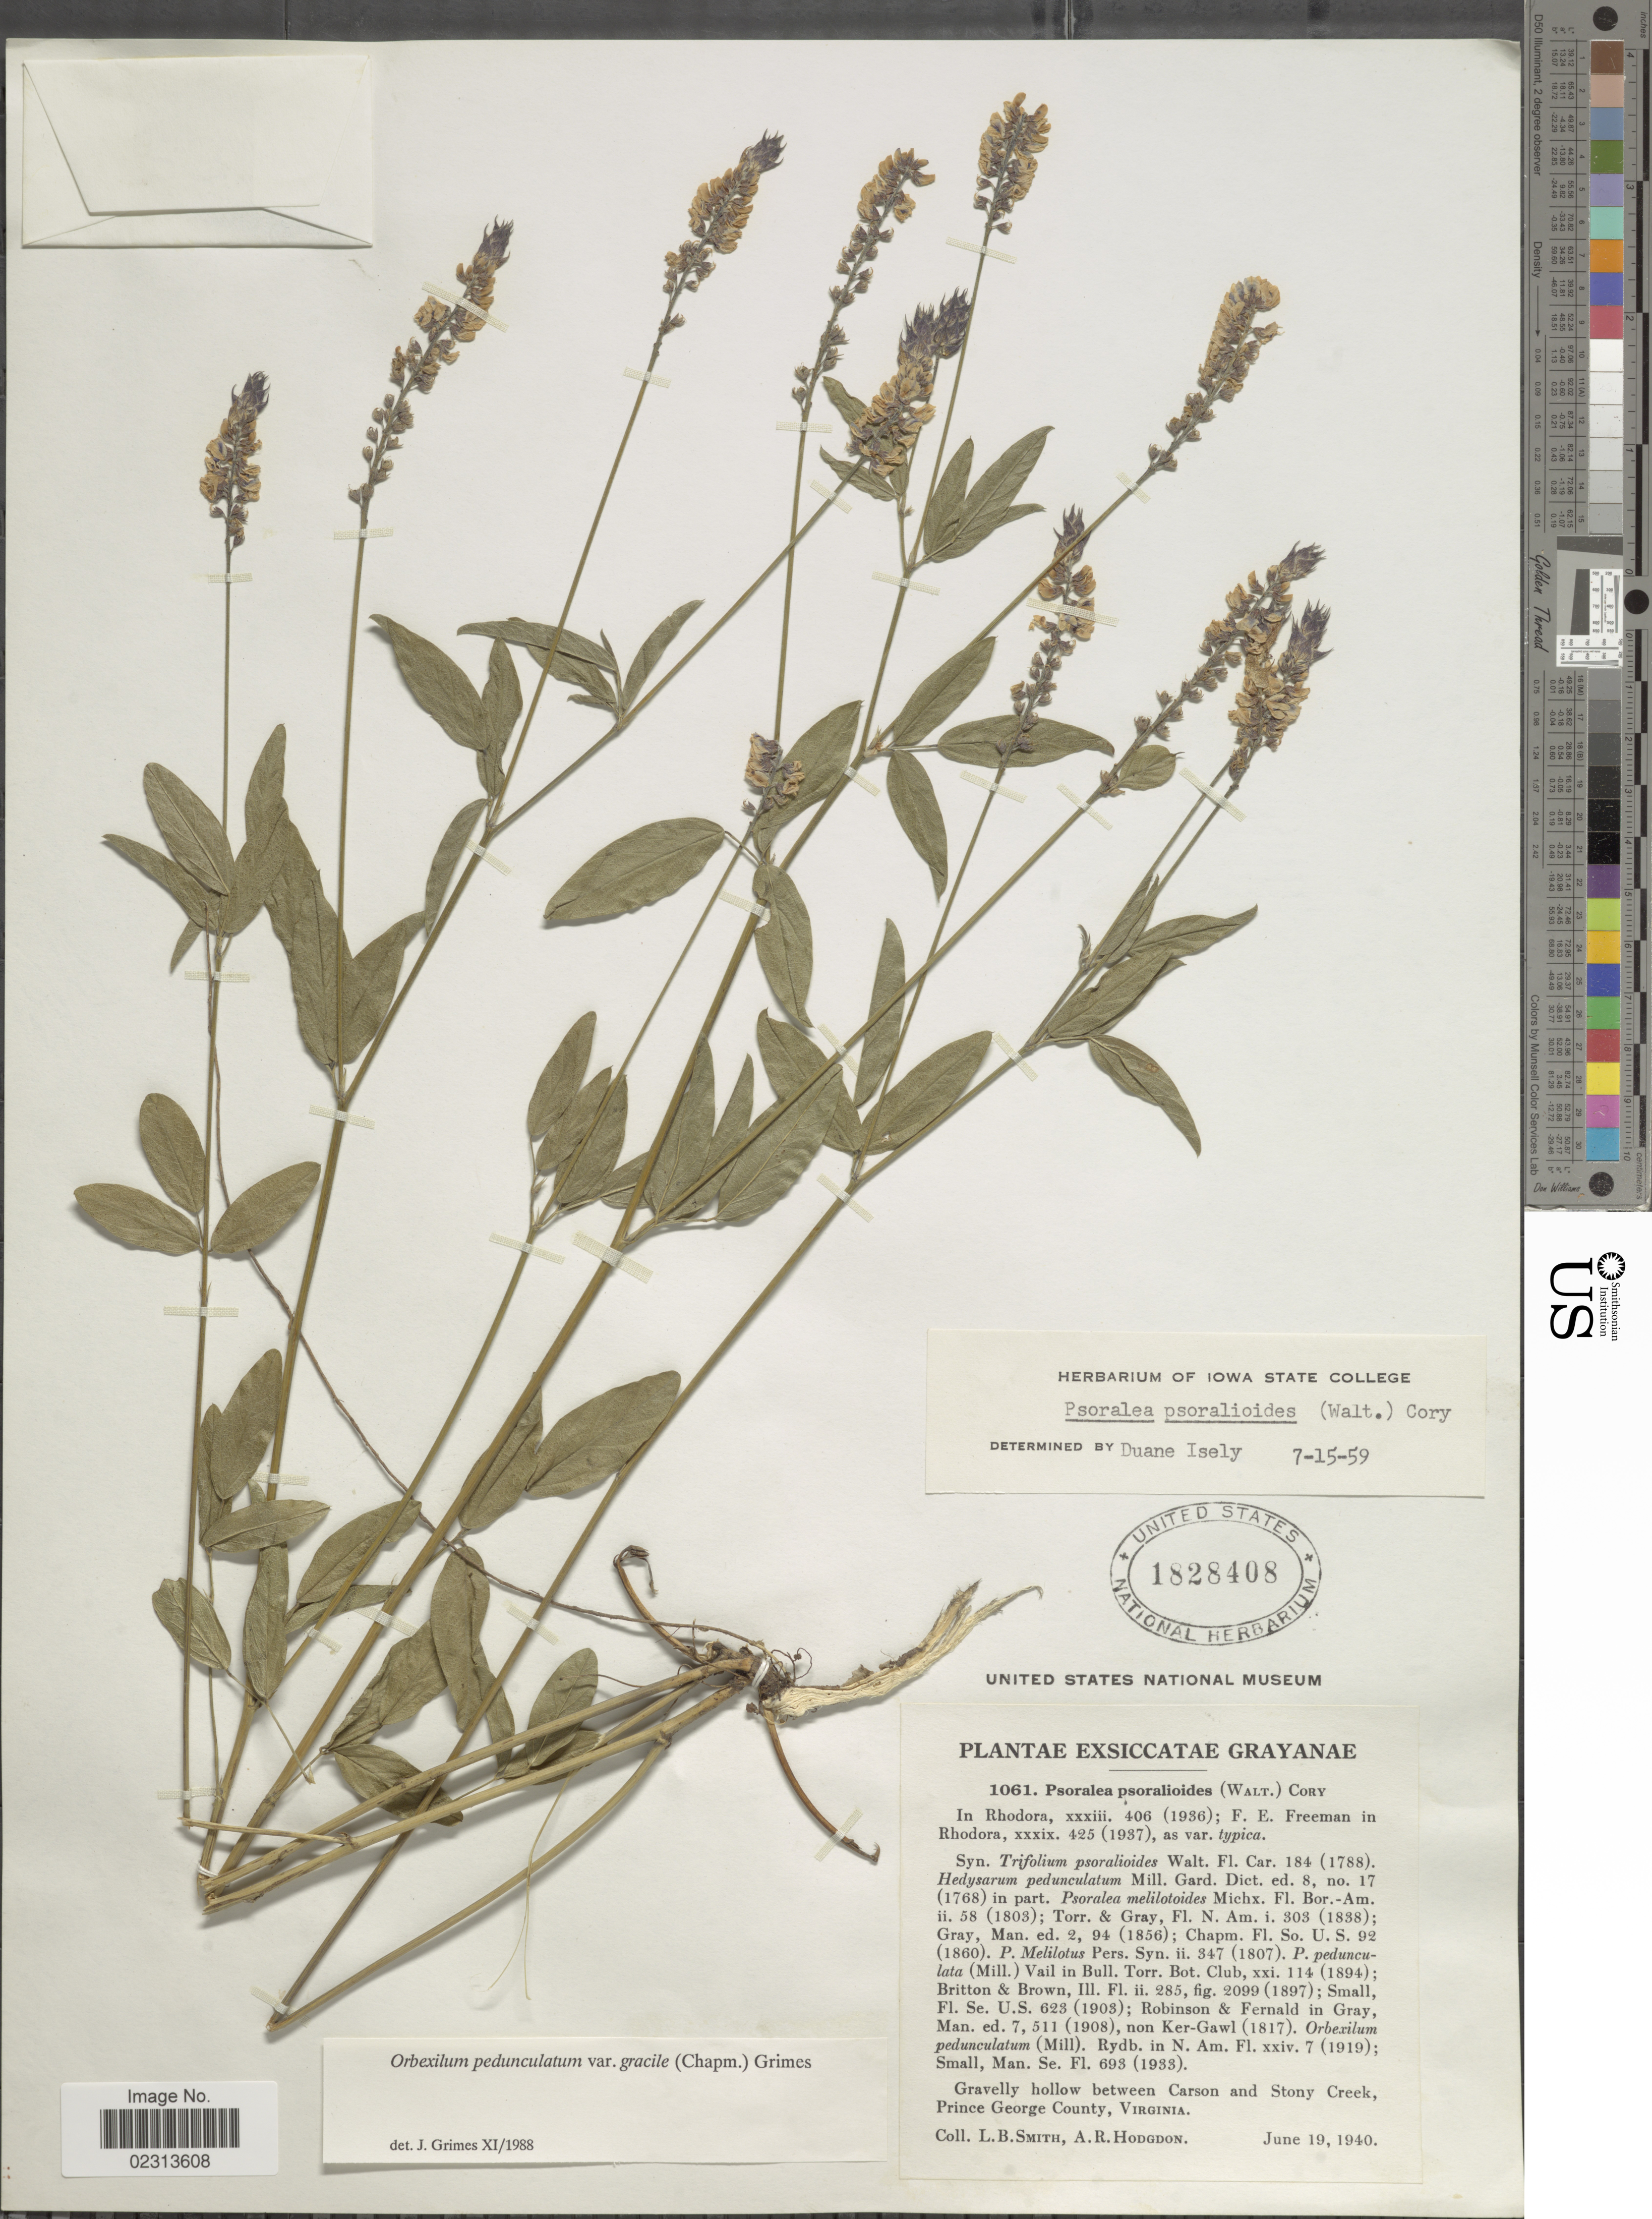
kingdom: Plantae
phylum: Tracheophyta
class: Magnoliopsida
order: Fabales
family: Fabaceae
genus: Orbexilum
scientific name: Orbexilum pedunculatum var. gracile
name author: (Torr. & A. Gray) J.W. Grimes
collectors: L. Smith & A. R. Hodgdon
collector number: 1061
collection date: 1940-06-19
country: United States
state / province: Virginia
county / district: Prince George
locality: Gravelly hollow between Carson and Stony Creek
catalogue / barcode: US 1828408